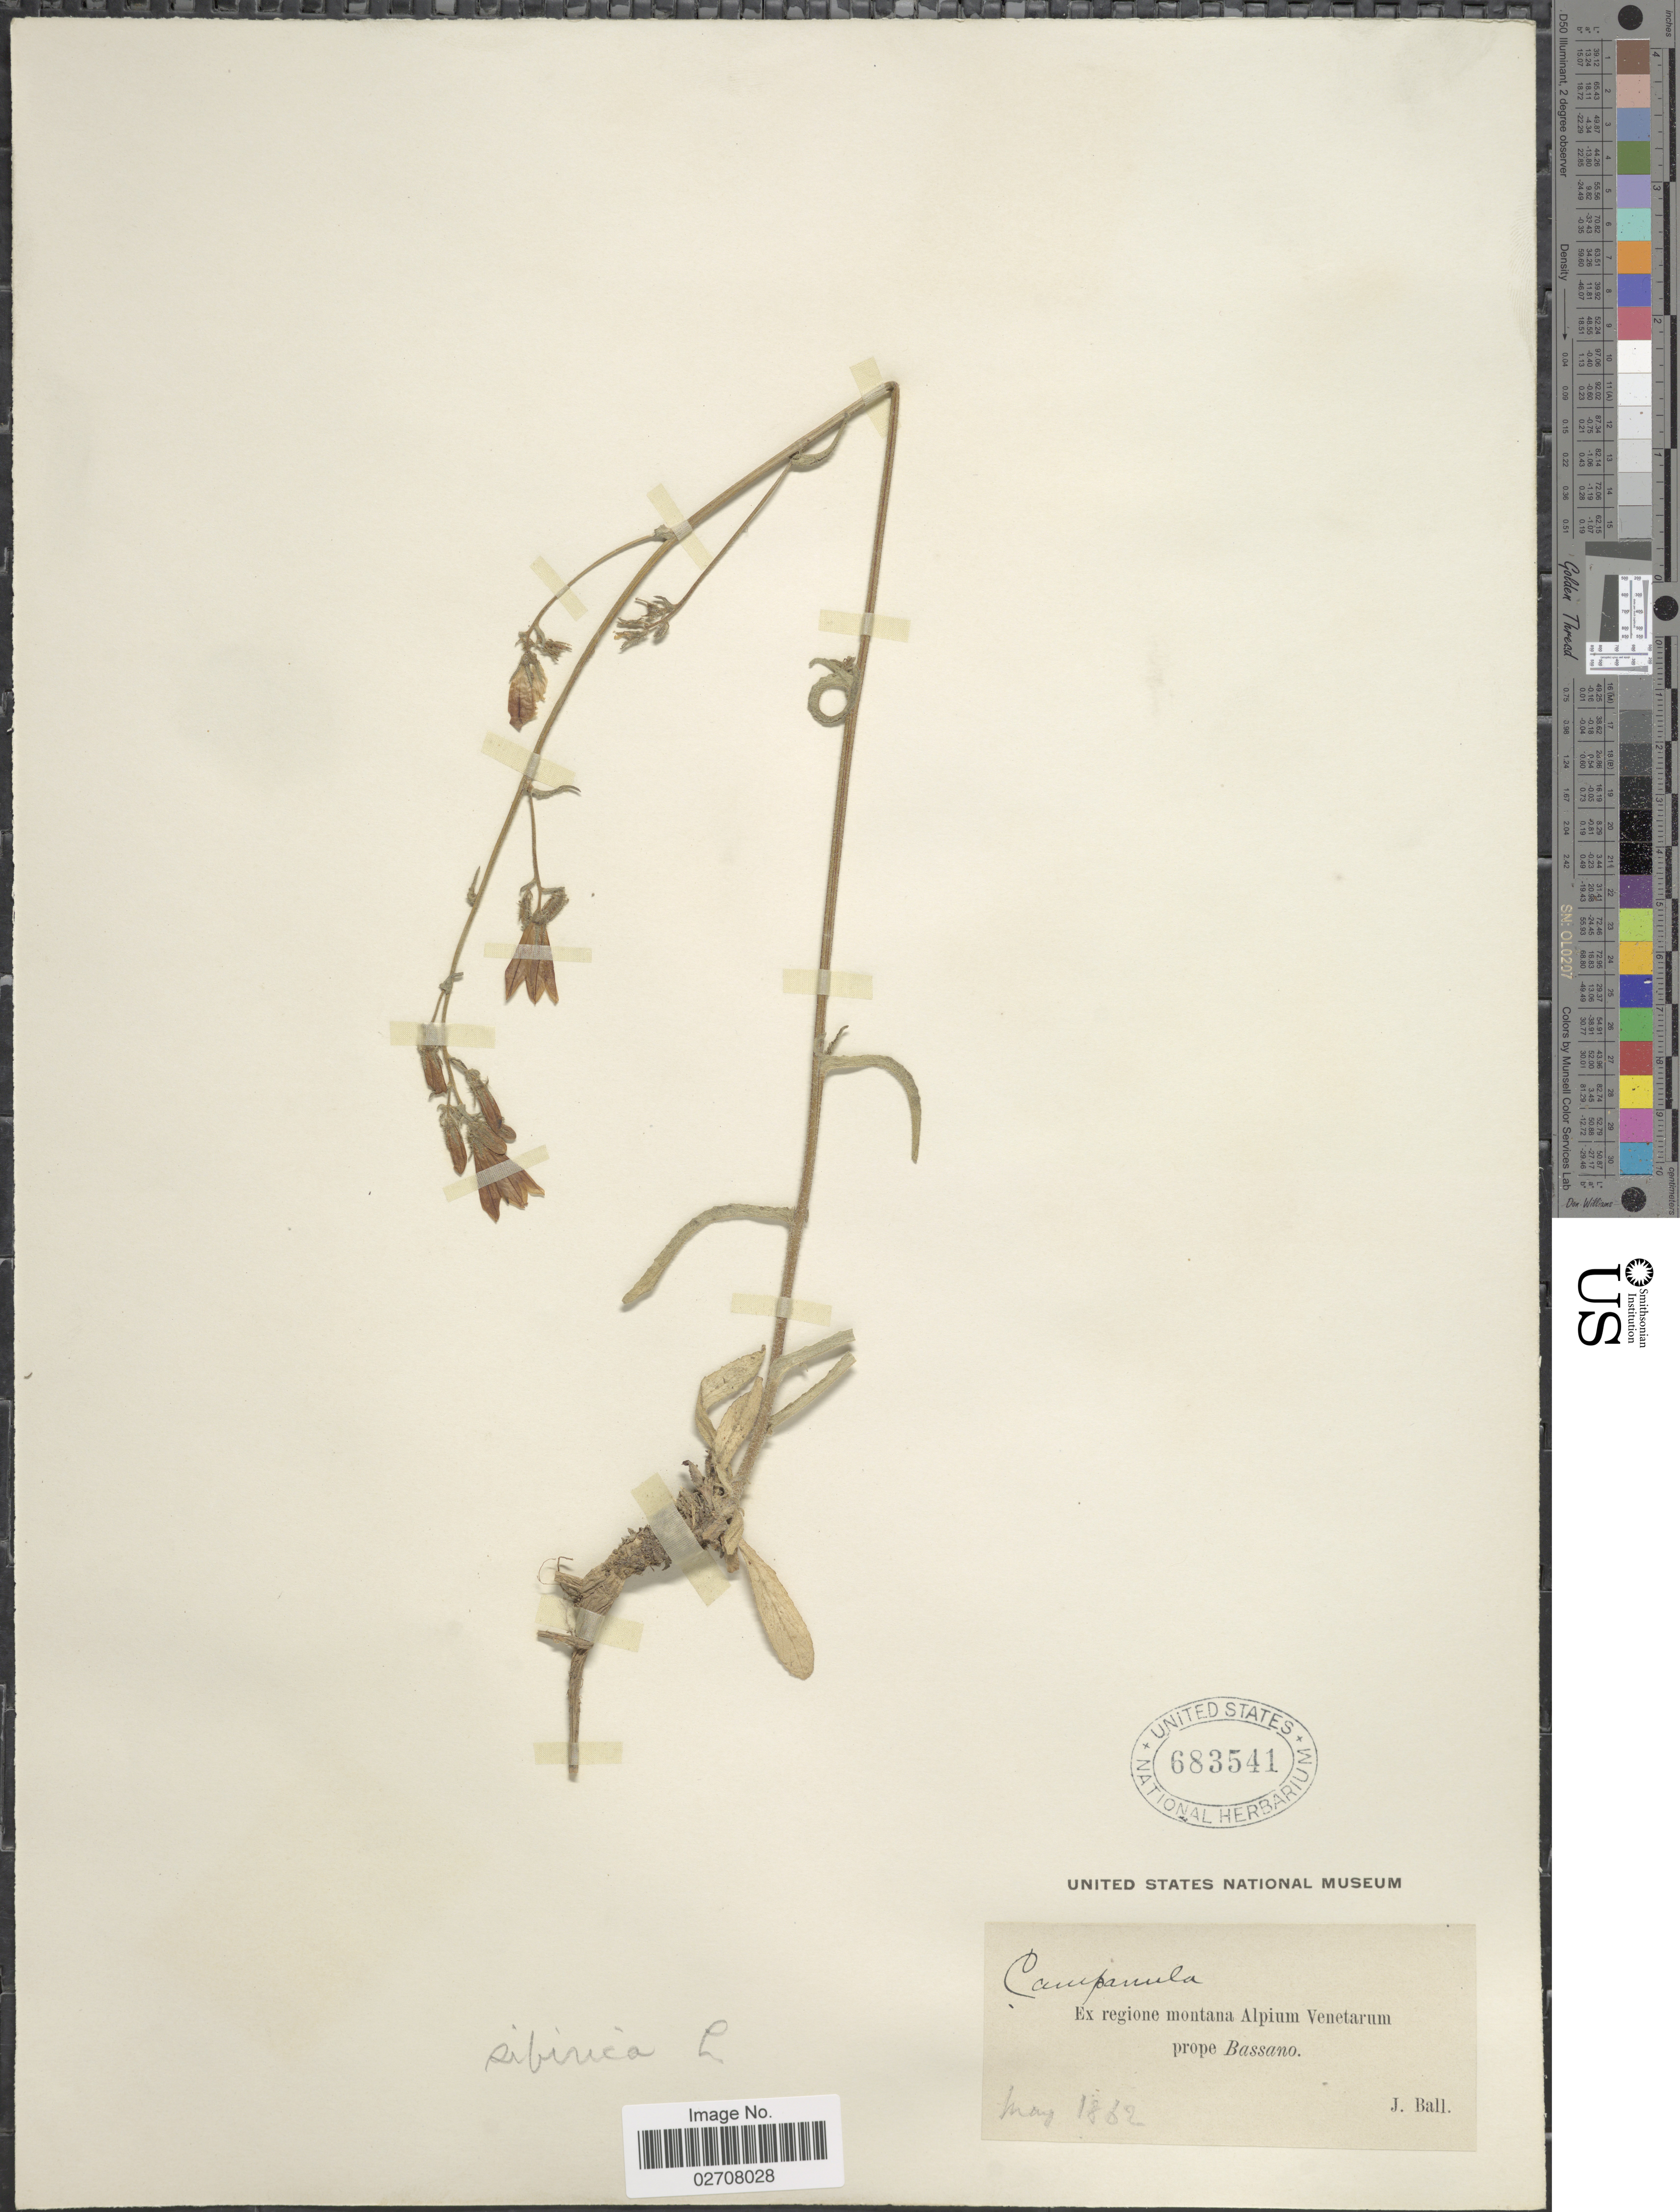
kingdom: Plantae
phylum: Tracheophyta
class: Magnoliopsida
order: Asterales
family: Campanulaceae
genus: Campanula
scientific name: Campanula sibirica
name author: L.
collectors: J. Ball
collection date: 1862-05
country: Italy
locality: Regione montana Alpium Venetarum prope Bassano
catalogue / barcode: US 683541